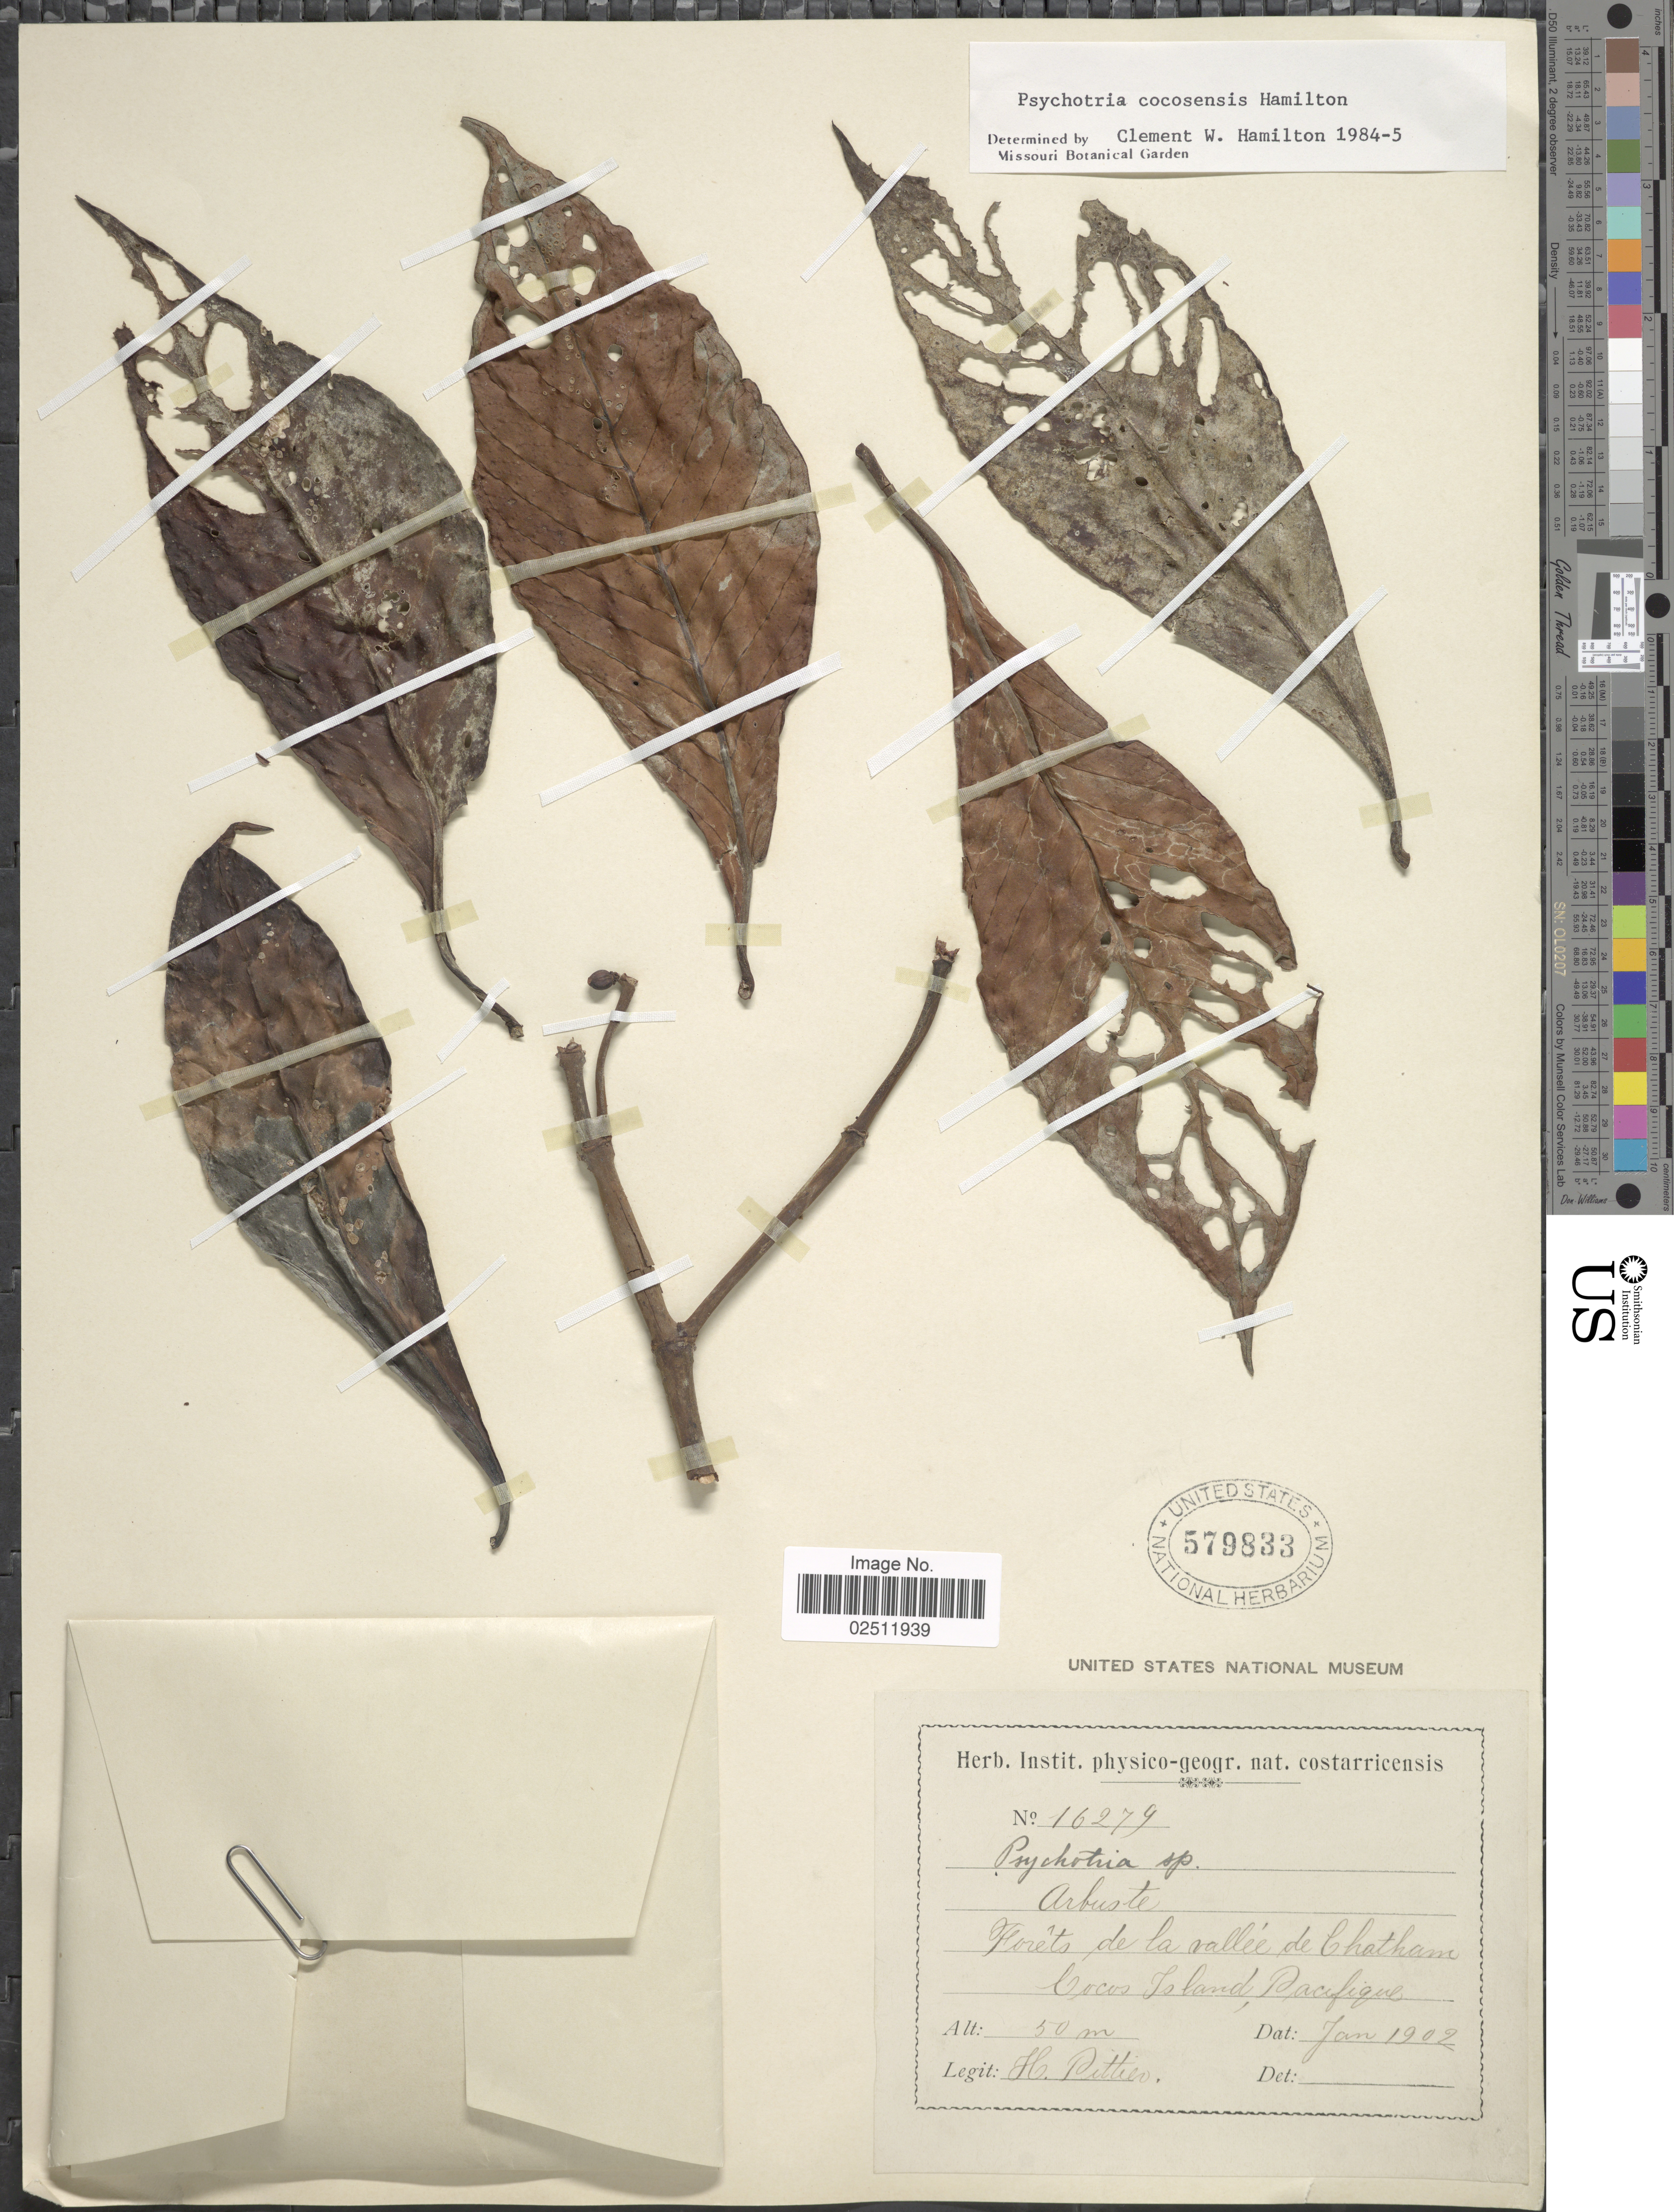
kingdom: Plantae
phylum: Tracheophyta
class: Magnoliopsida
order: Gentianales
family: Rubiaceae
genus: Psychotria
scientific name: Psychotria cocosensis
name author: C.W. Ham.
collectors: H. F. Pittier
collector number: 16279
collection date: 1902-01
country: Costa Rica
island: Cocos Island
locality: Forêts de la vallée de Chatham Cocos Islands, Pacifique.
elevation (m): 50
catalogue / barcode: US 579833